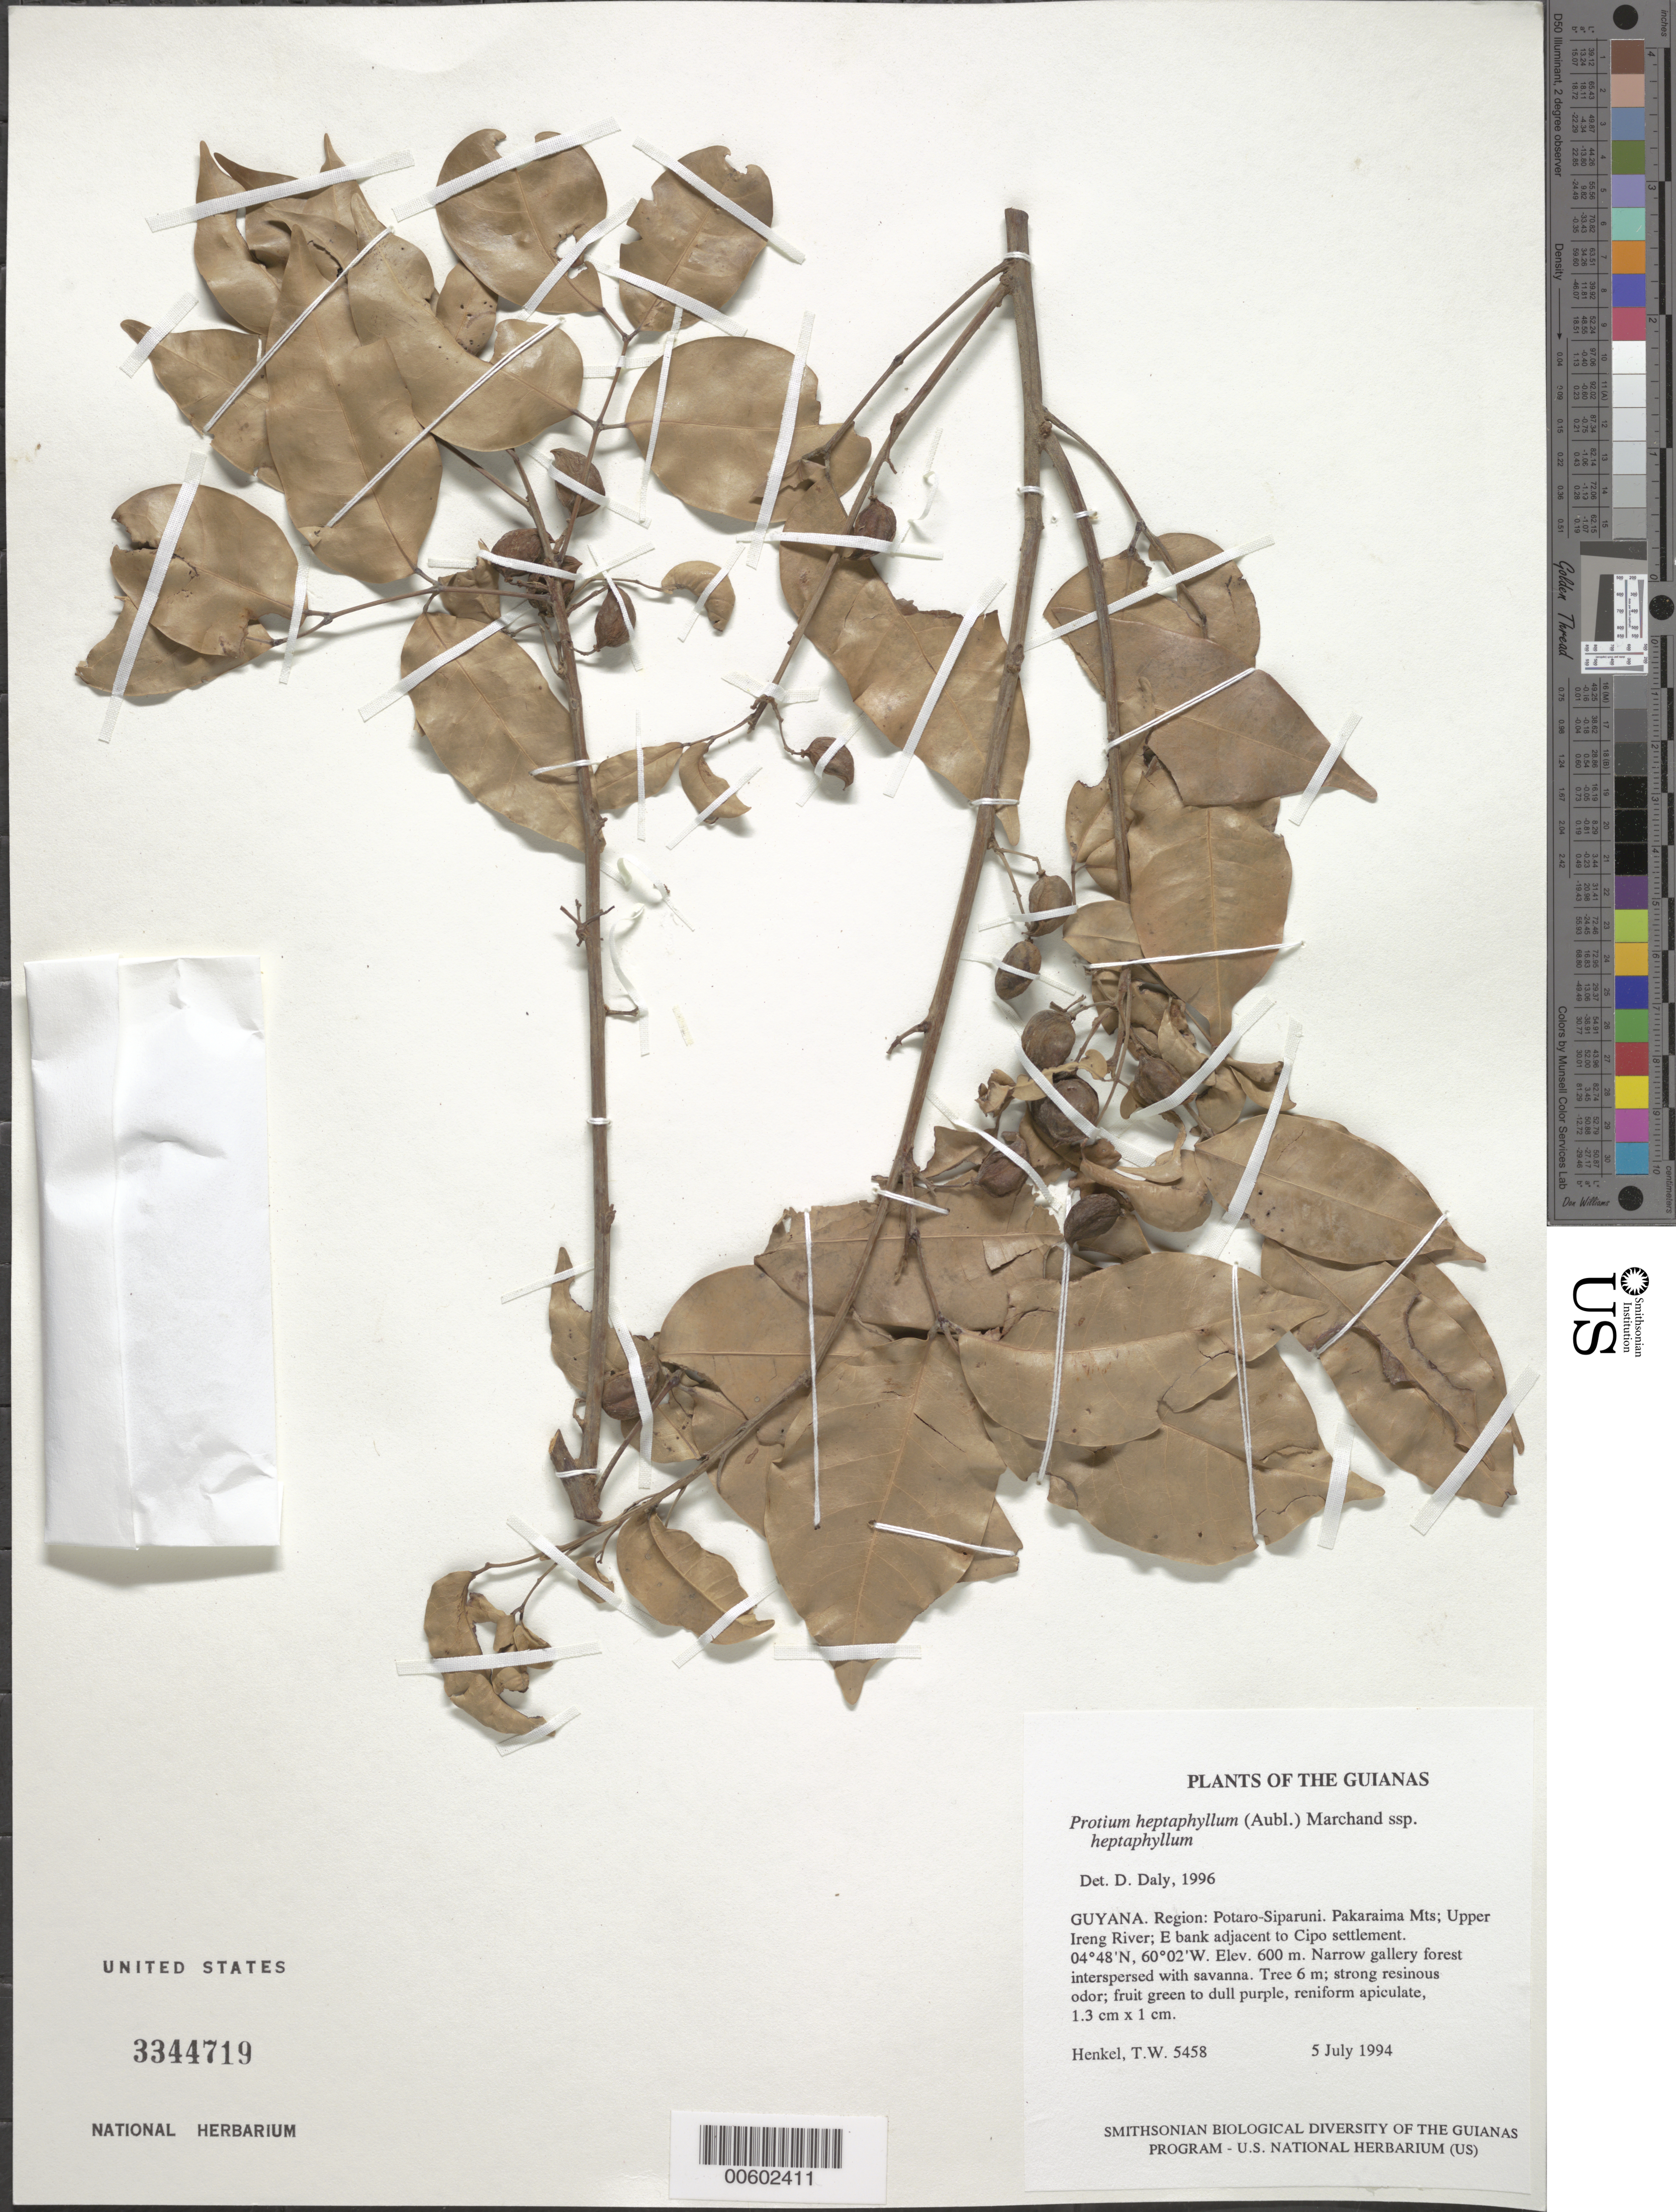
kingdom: Plantae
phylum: Tracheophyta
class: Magnoliopsida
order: Sapindales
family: Burseraceae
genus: Protium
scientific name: Protium heptaphyllum subsp. heptaphyllum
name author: (Aubl.) Marchand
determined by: Daly, D. C.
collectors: T. Henkel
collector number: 5458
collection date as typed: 5 July 1994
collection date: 1994-07-05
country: Guyana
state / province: Potaro-Siparuni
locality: Pakaraima Mts; Upper Ireng River; E bank adjacent to Cipo settlement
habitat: Narrow gallery forest interspersed with savanna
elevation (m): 600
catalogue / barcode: US 3344719